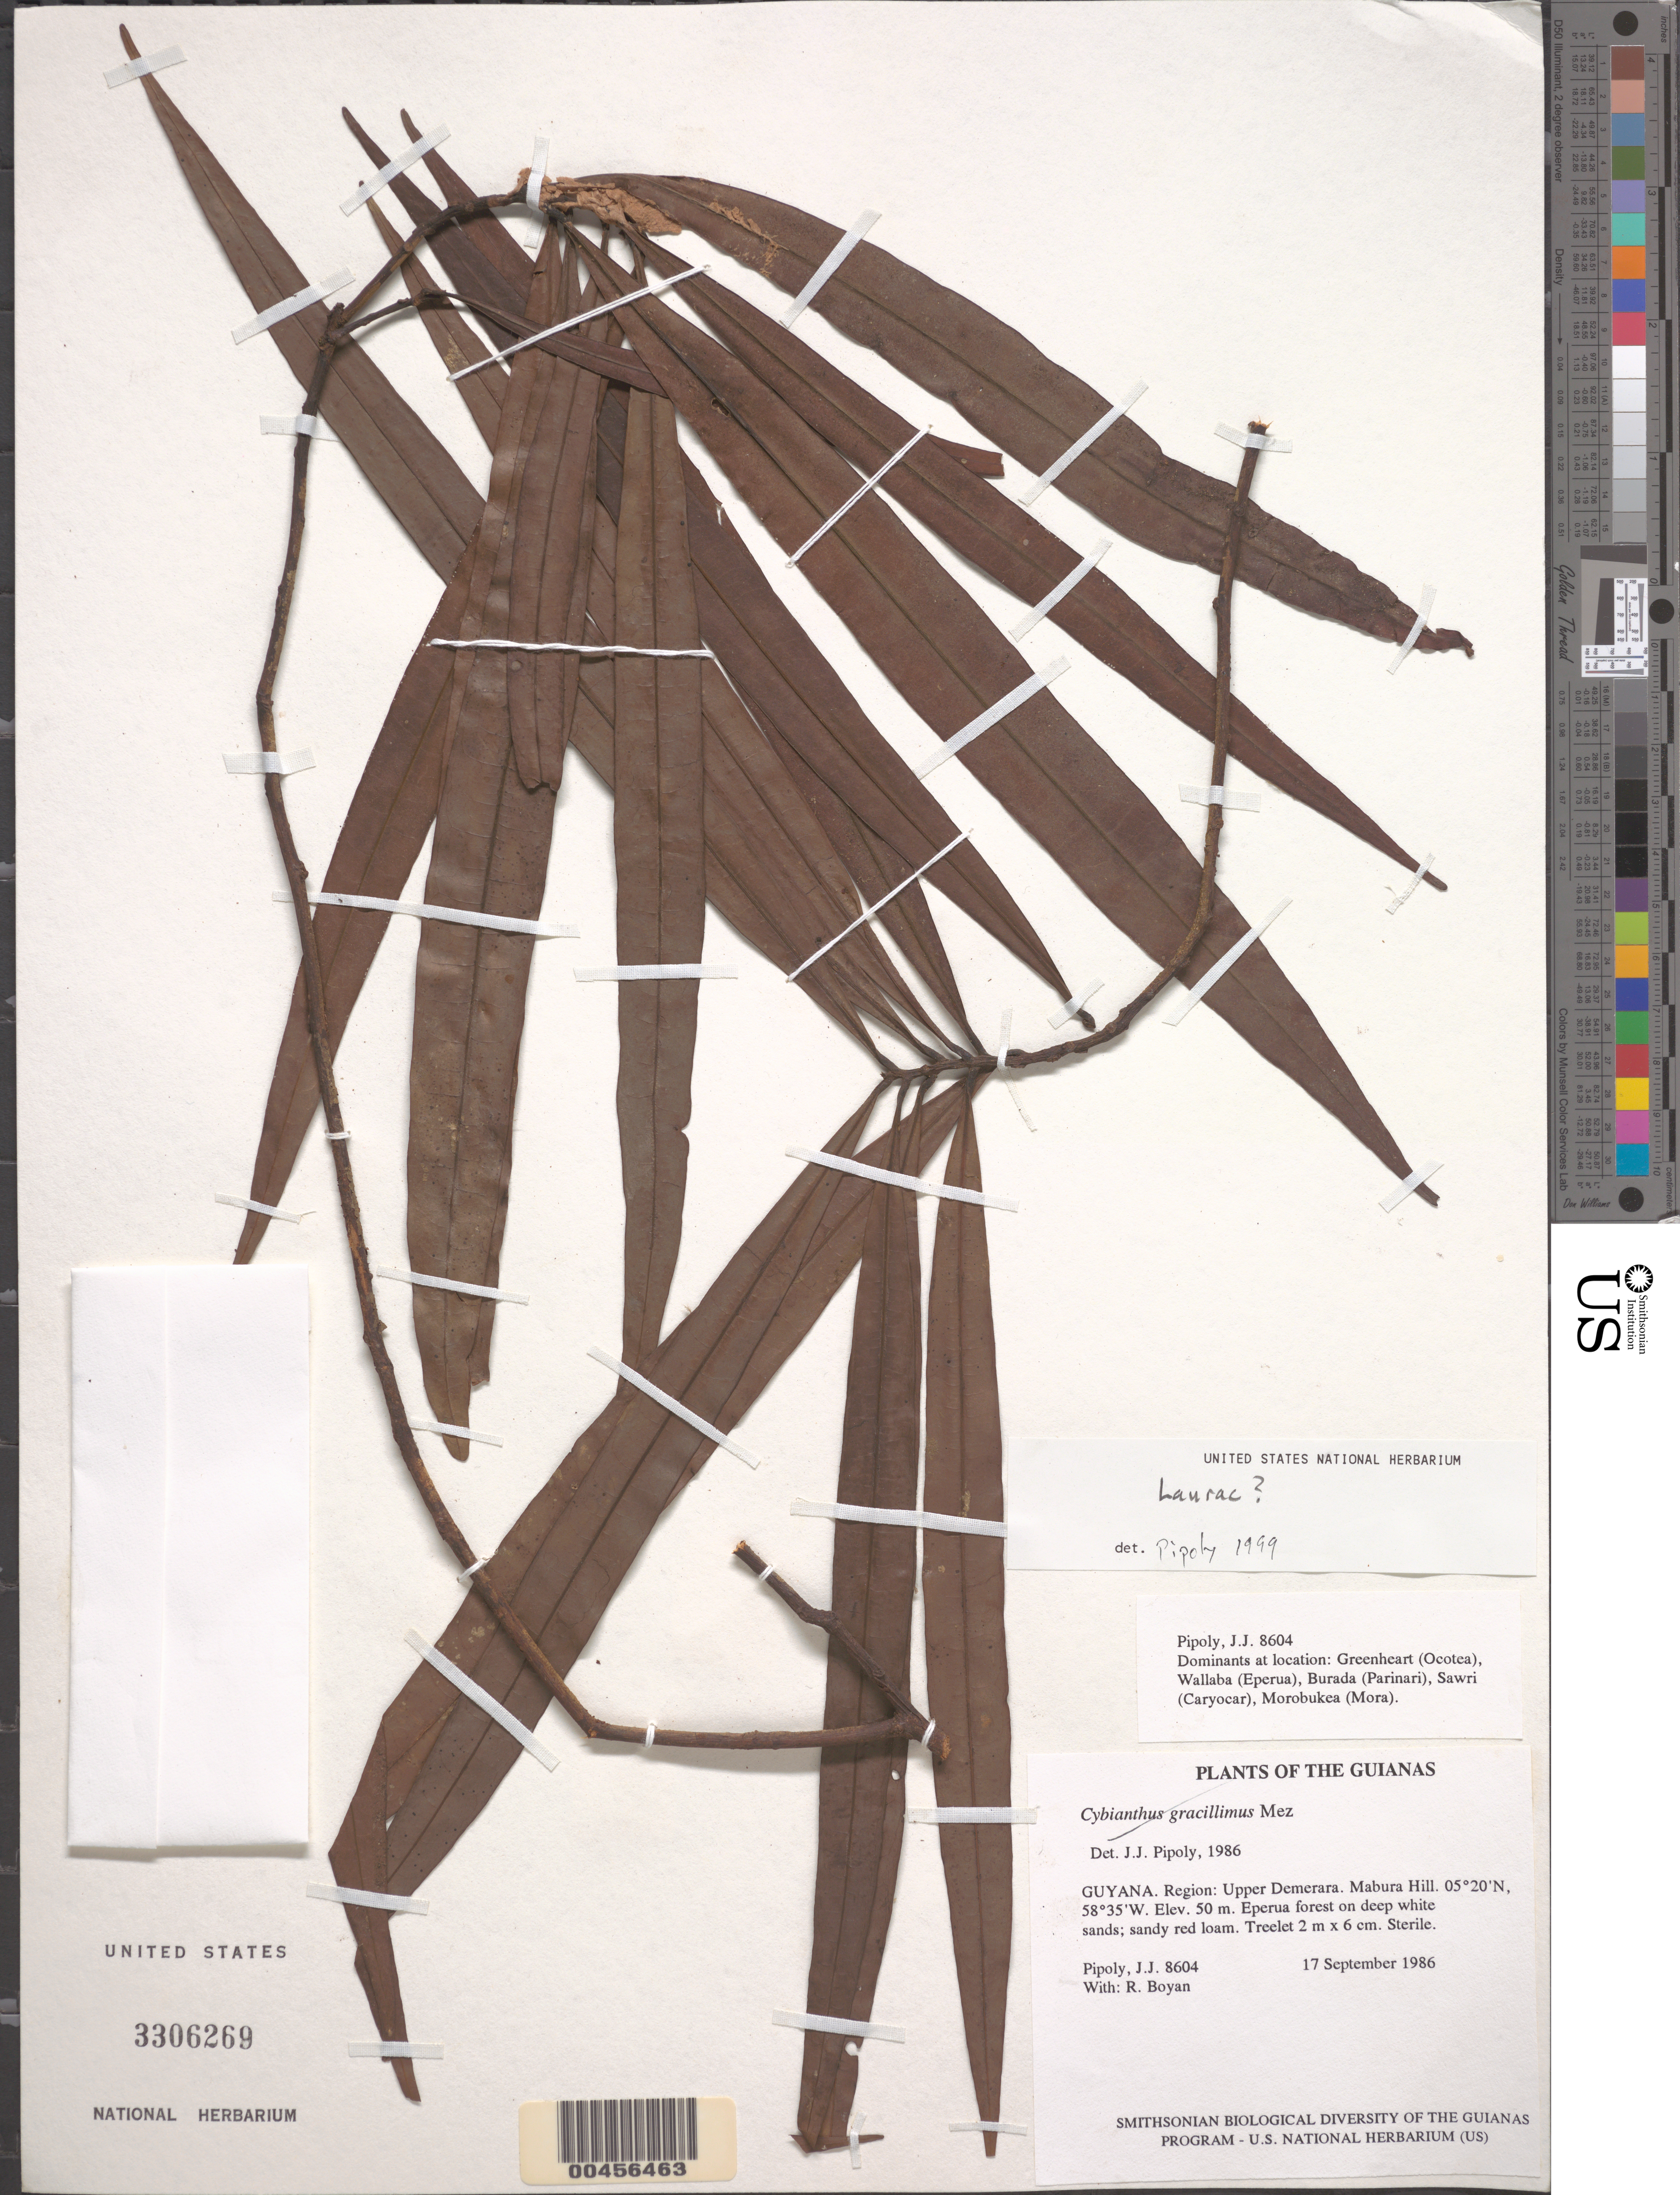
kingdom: Plantae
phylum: Tracheophyta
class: Magnoliopsida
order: Ericales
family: Primulaceae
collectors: J. J. Pipoly & R. Boyan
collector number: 8604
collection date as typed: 17 September 1986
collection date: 1986-09-17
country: Guyana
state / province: U. Demerara-Berbice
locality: Mabura Hill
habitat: Eperua forest on deep white sands; sandy red loam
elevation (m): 50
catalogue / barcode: US 3306269